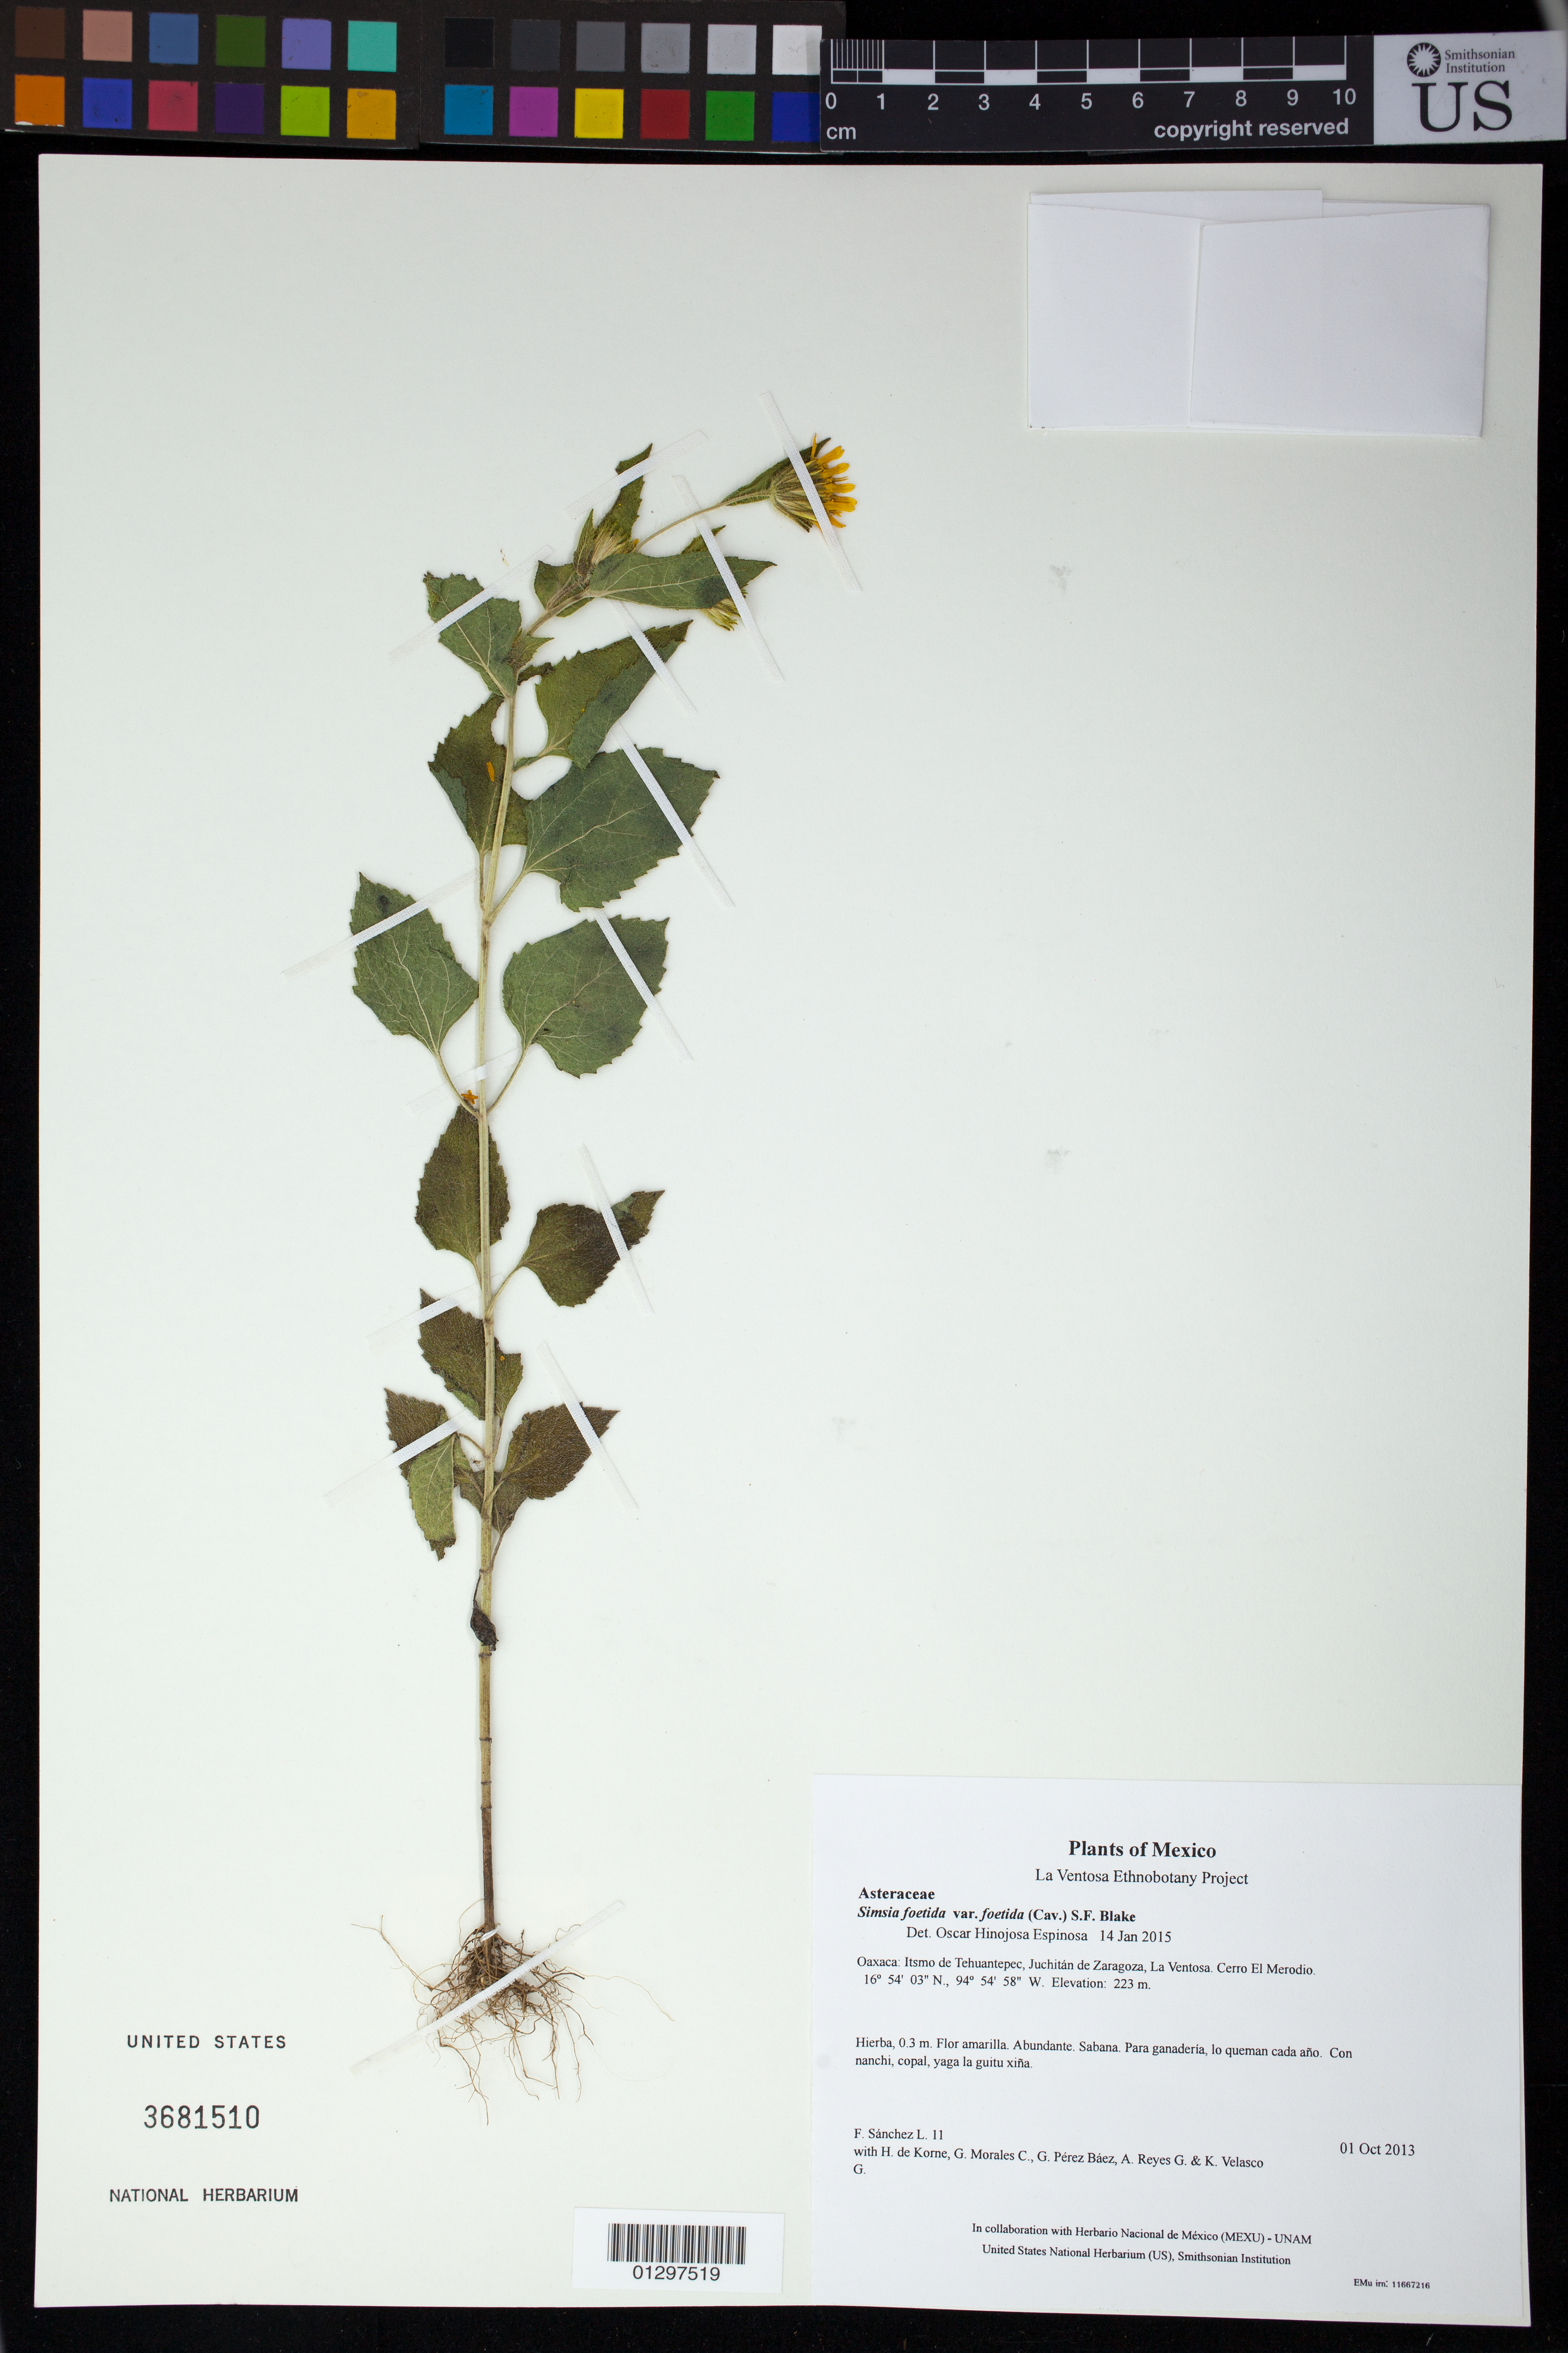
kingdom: Plantae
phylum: Tracheophyta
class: Magnoliopsida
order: Asterales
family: Asteraceae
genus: Simsia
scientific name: Simsia foetida var. foetida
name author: (Cav.) S.F. Blake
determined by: Hinojosa E., O.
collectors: F. Sánchez L., H. de Korne, G. Morales C., G. Pérez Báez, A. Reyes G. & K. Velasco G.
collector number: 11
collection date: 2013-10-01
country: Mexico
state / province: Oaxaca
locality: Itsmo de Tehuantepec, Juchitán de Zaragoza, La Ventosa. Cerro El Merodio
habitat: Sabana. Para ganadería, lo queman cada año.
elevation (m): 223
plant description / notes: MEXU, US; Gui'xhi. 0.3 m. Guie' naguchi. Stale.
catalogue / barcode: US 3681510